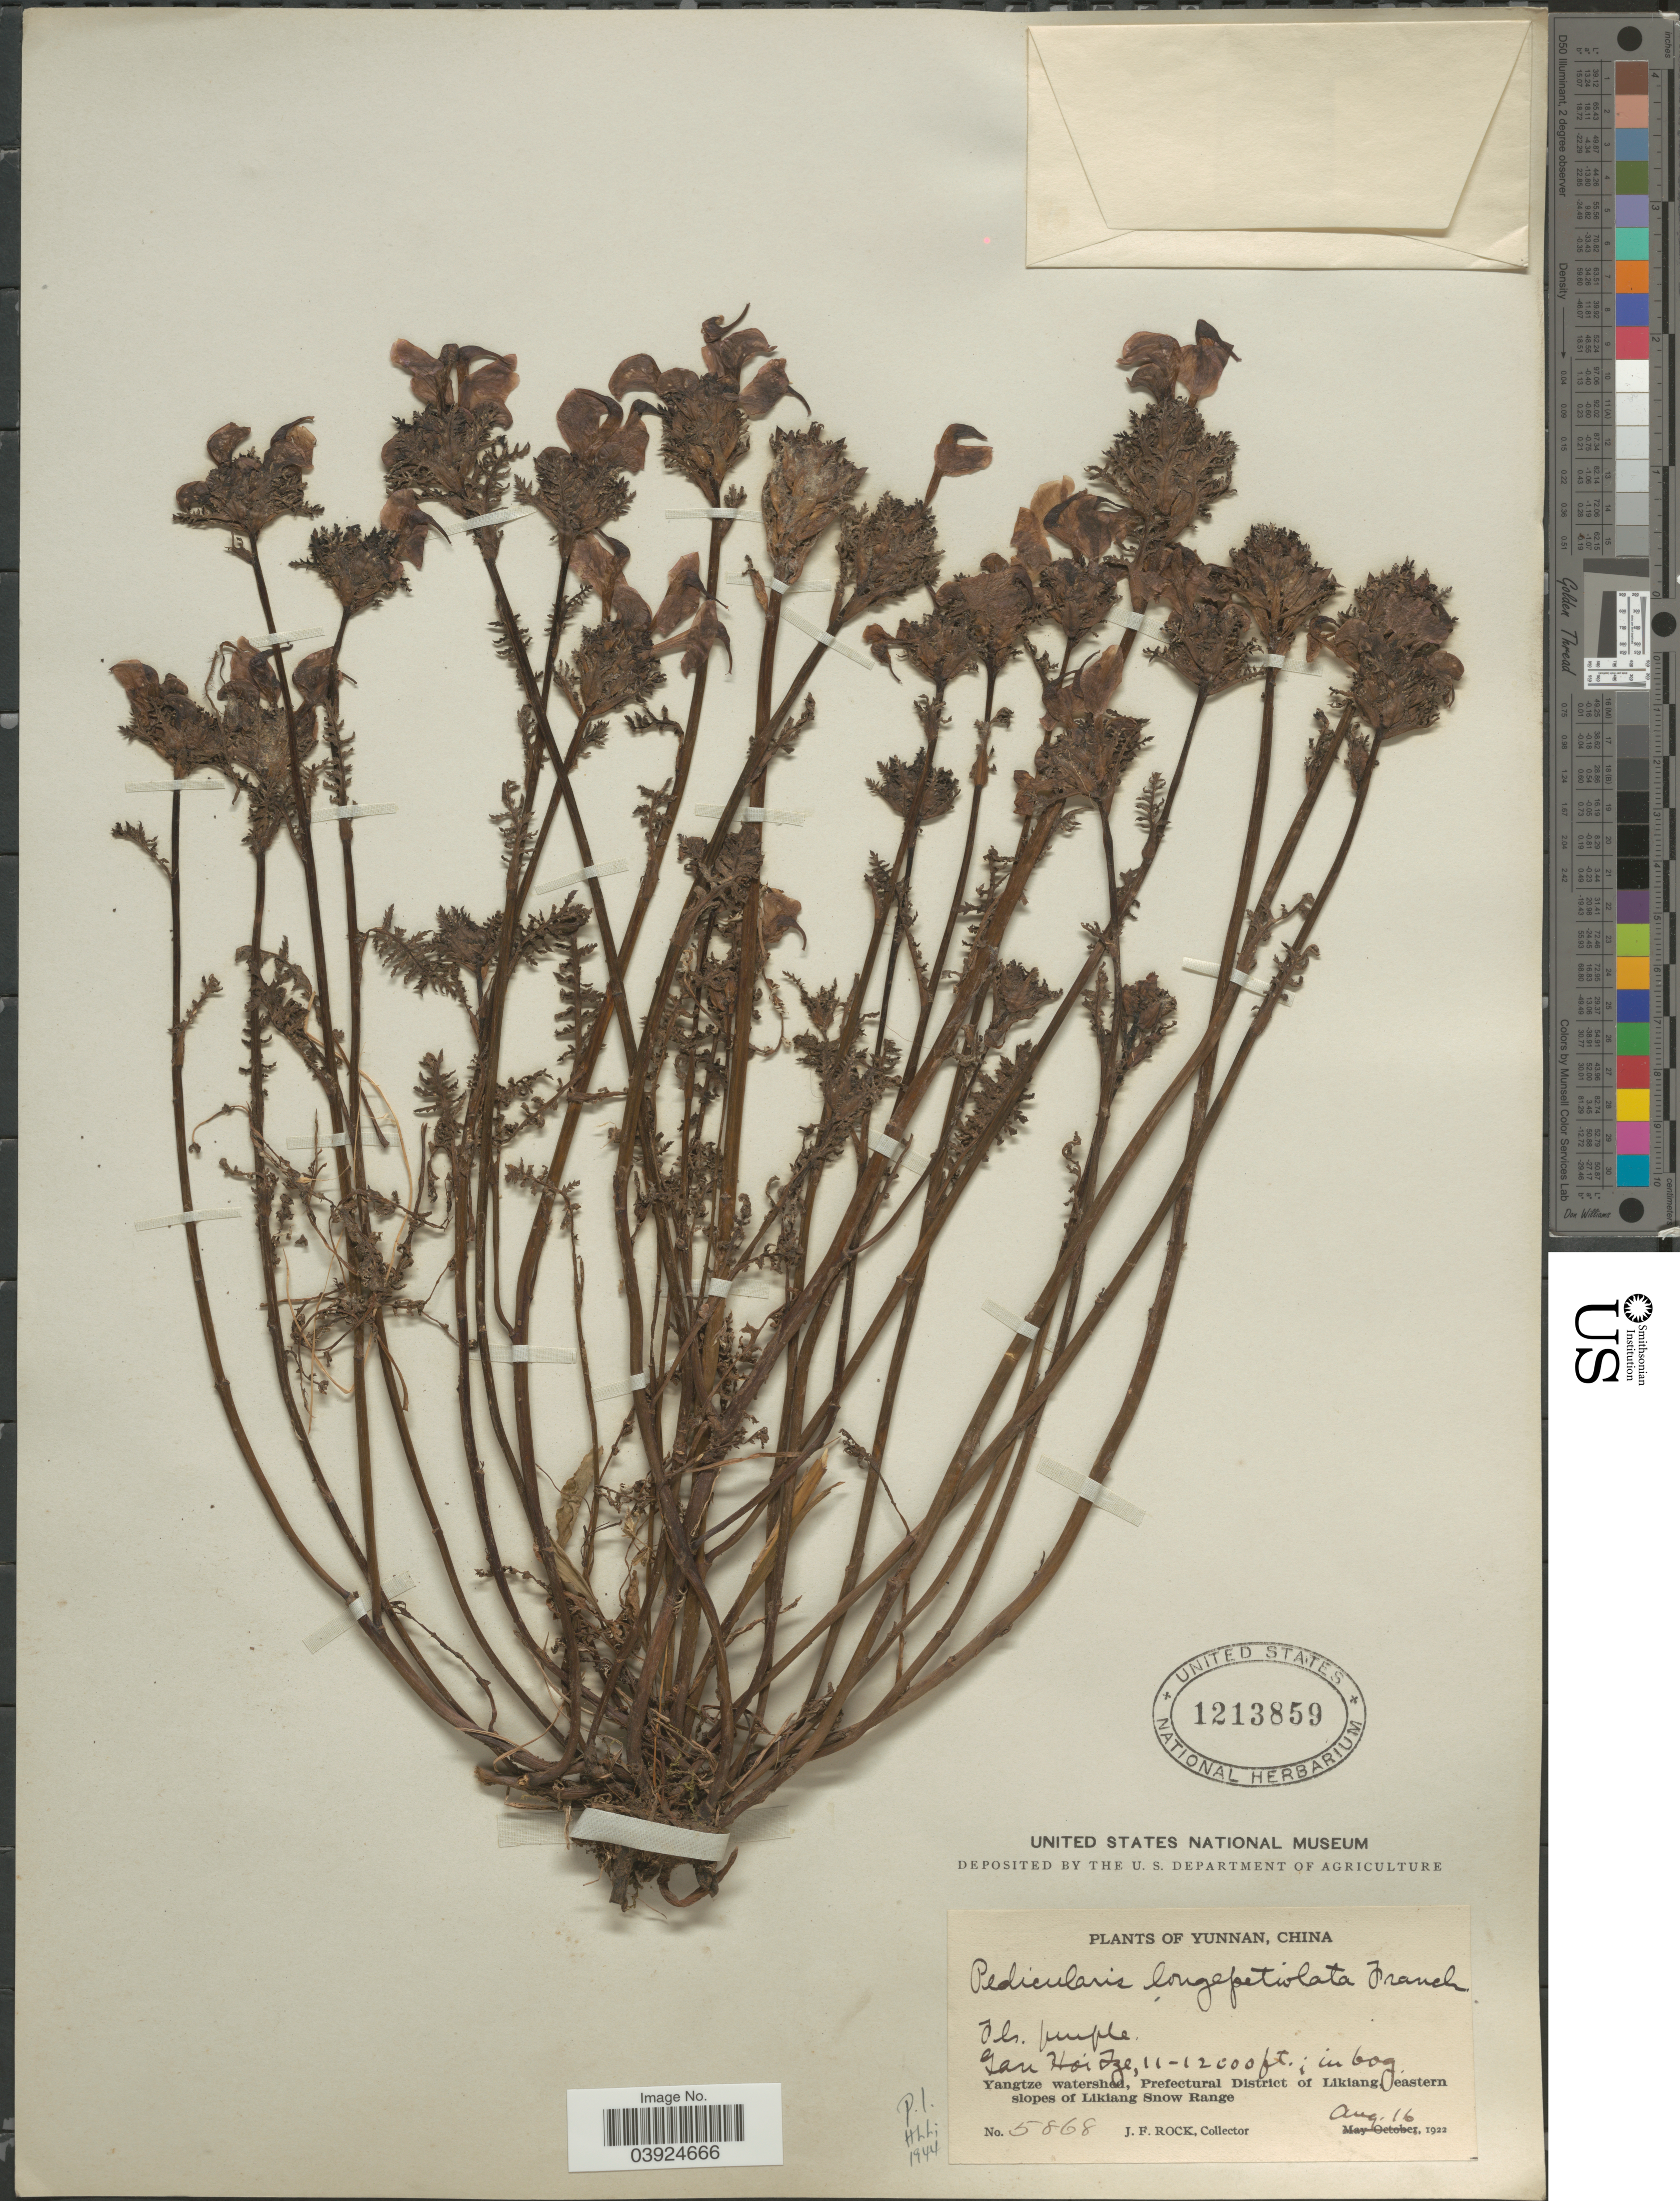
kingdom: Plantae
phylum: Tracheophyta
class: Magnoliopsida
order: Lamiales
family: Orobanchaceae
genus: Pedicularis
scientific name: Pedicularis longepetiolata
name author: Franch. ex Maxim.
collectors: J. Rock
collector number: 5868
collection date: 1922-08-16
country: China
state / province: Yunnan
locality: Gau Hoi Tze. [interpreted] Yangtze watershed, Prefectural District of Likiang, eastern slopes of Likiang Snow Range.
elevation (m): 3353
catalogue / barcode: US 1213859